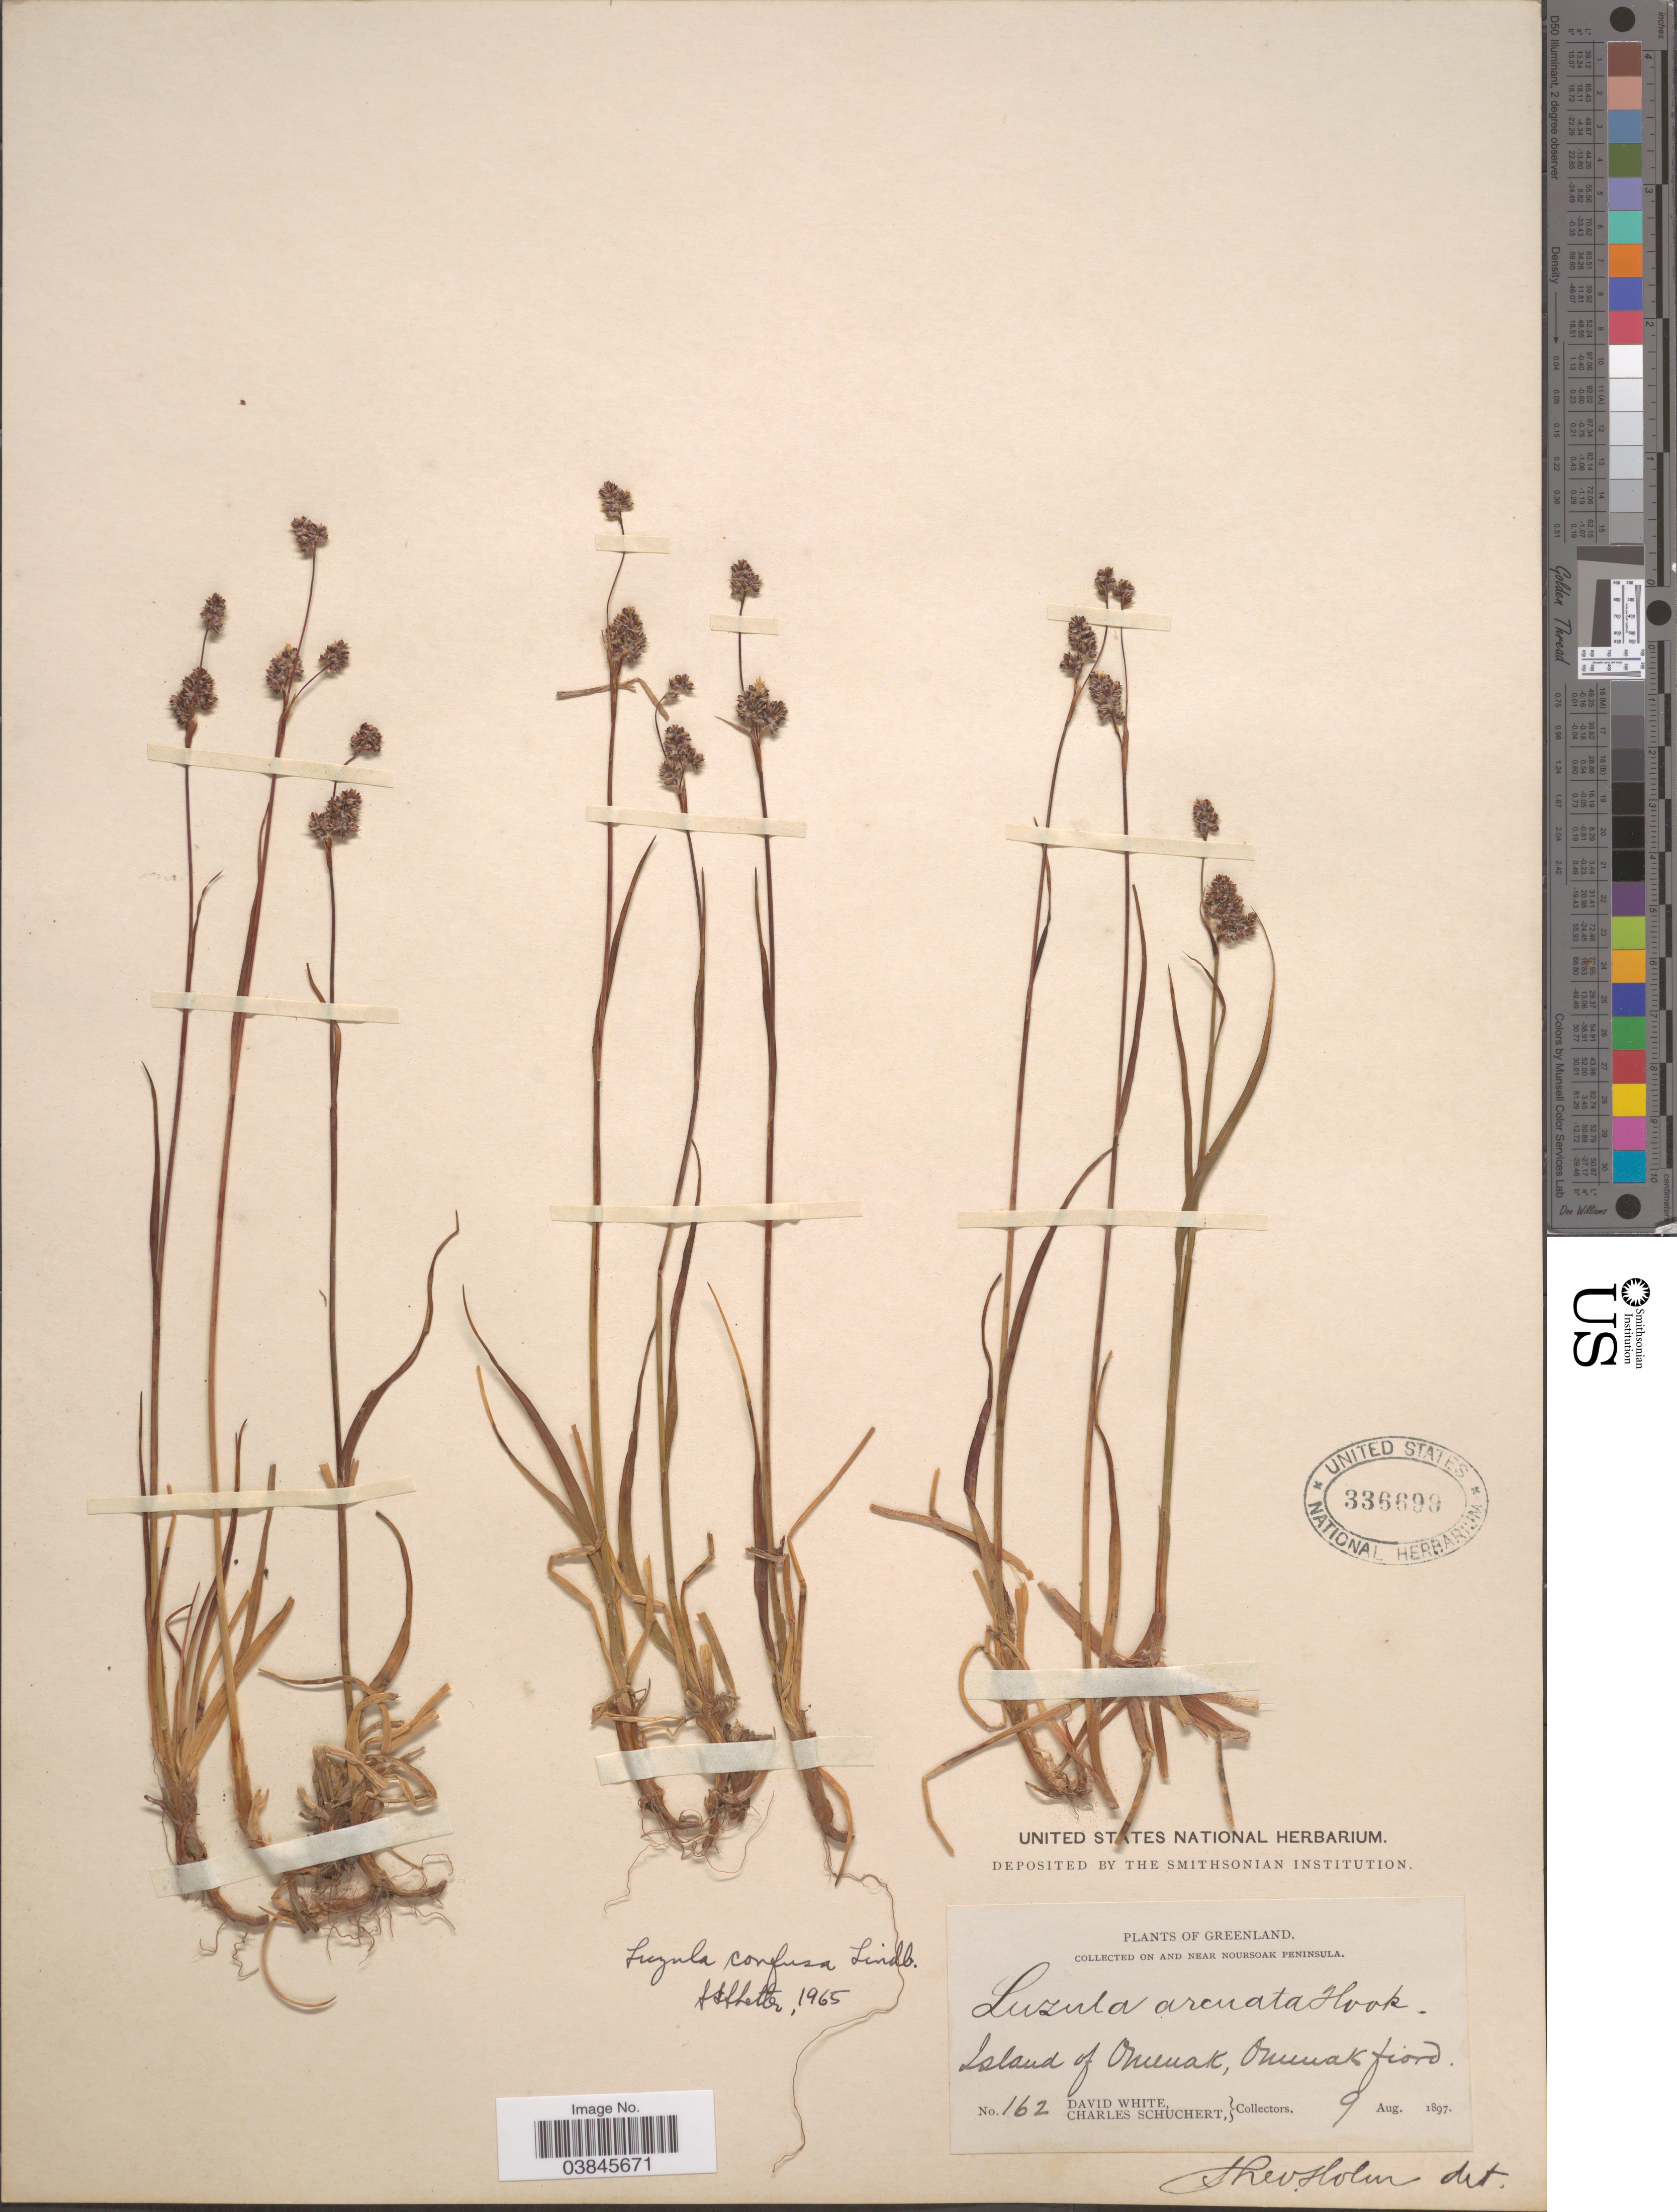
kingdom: Plantae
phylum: Tracheophyta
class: Liliopsida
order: Poales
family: Juncaceae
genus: Luzula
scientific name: Luzula confusa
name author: Lindeb.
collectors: D. White & C. Schuchert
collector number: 162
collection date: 1897-08-09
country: Greenland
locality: On and near Noursoak Peninsula. Island of Omenak, Omenak fiord.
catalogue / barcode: US 336699